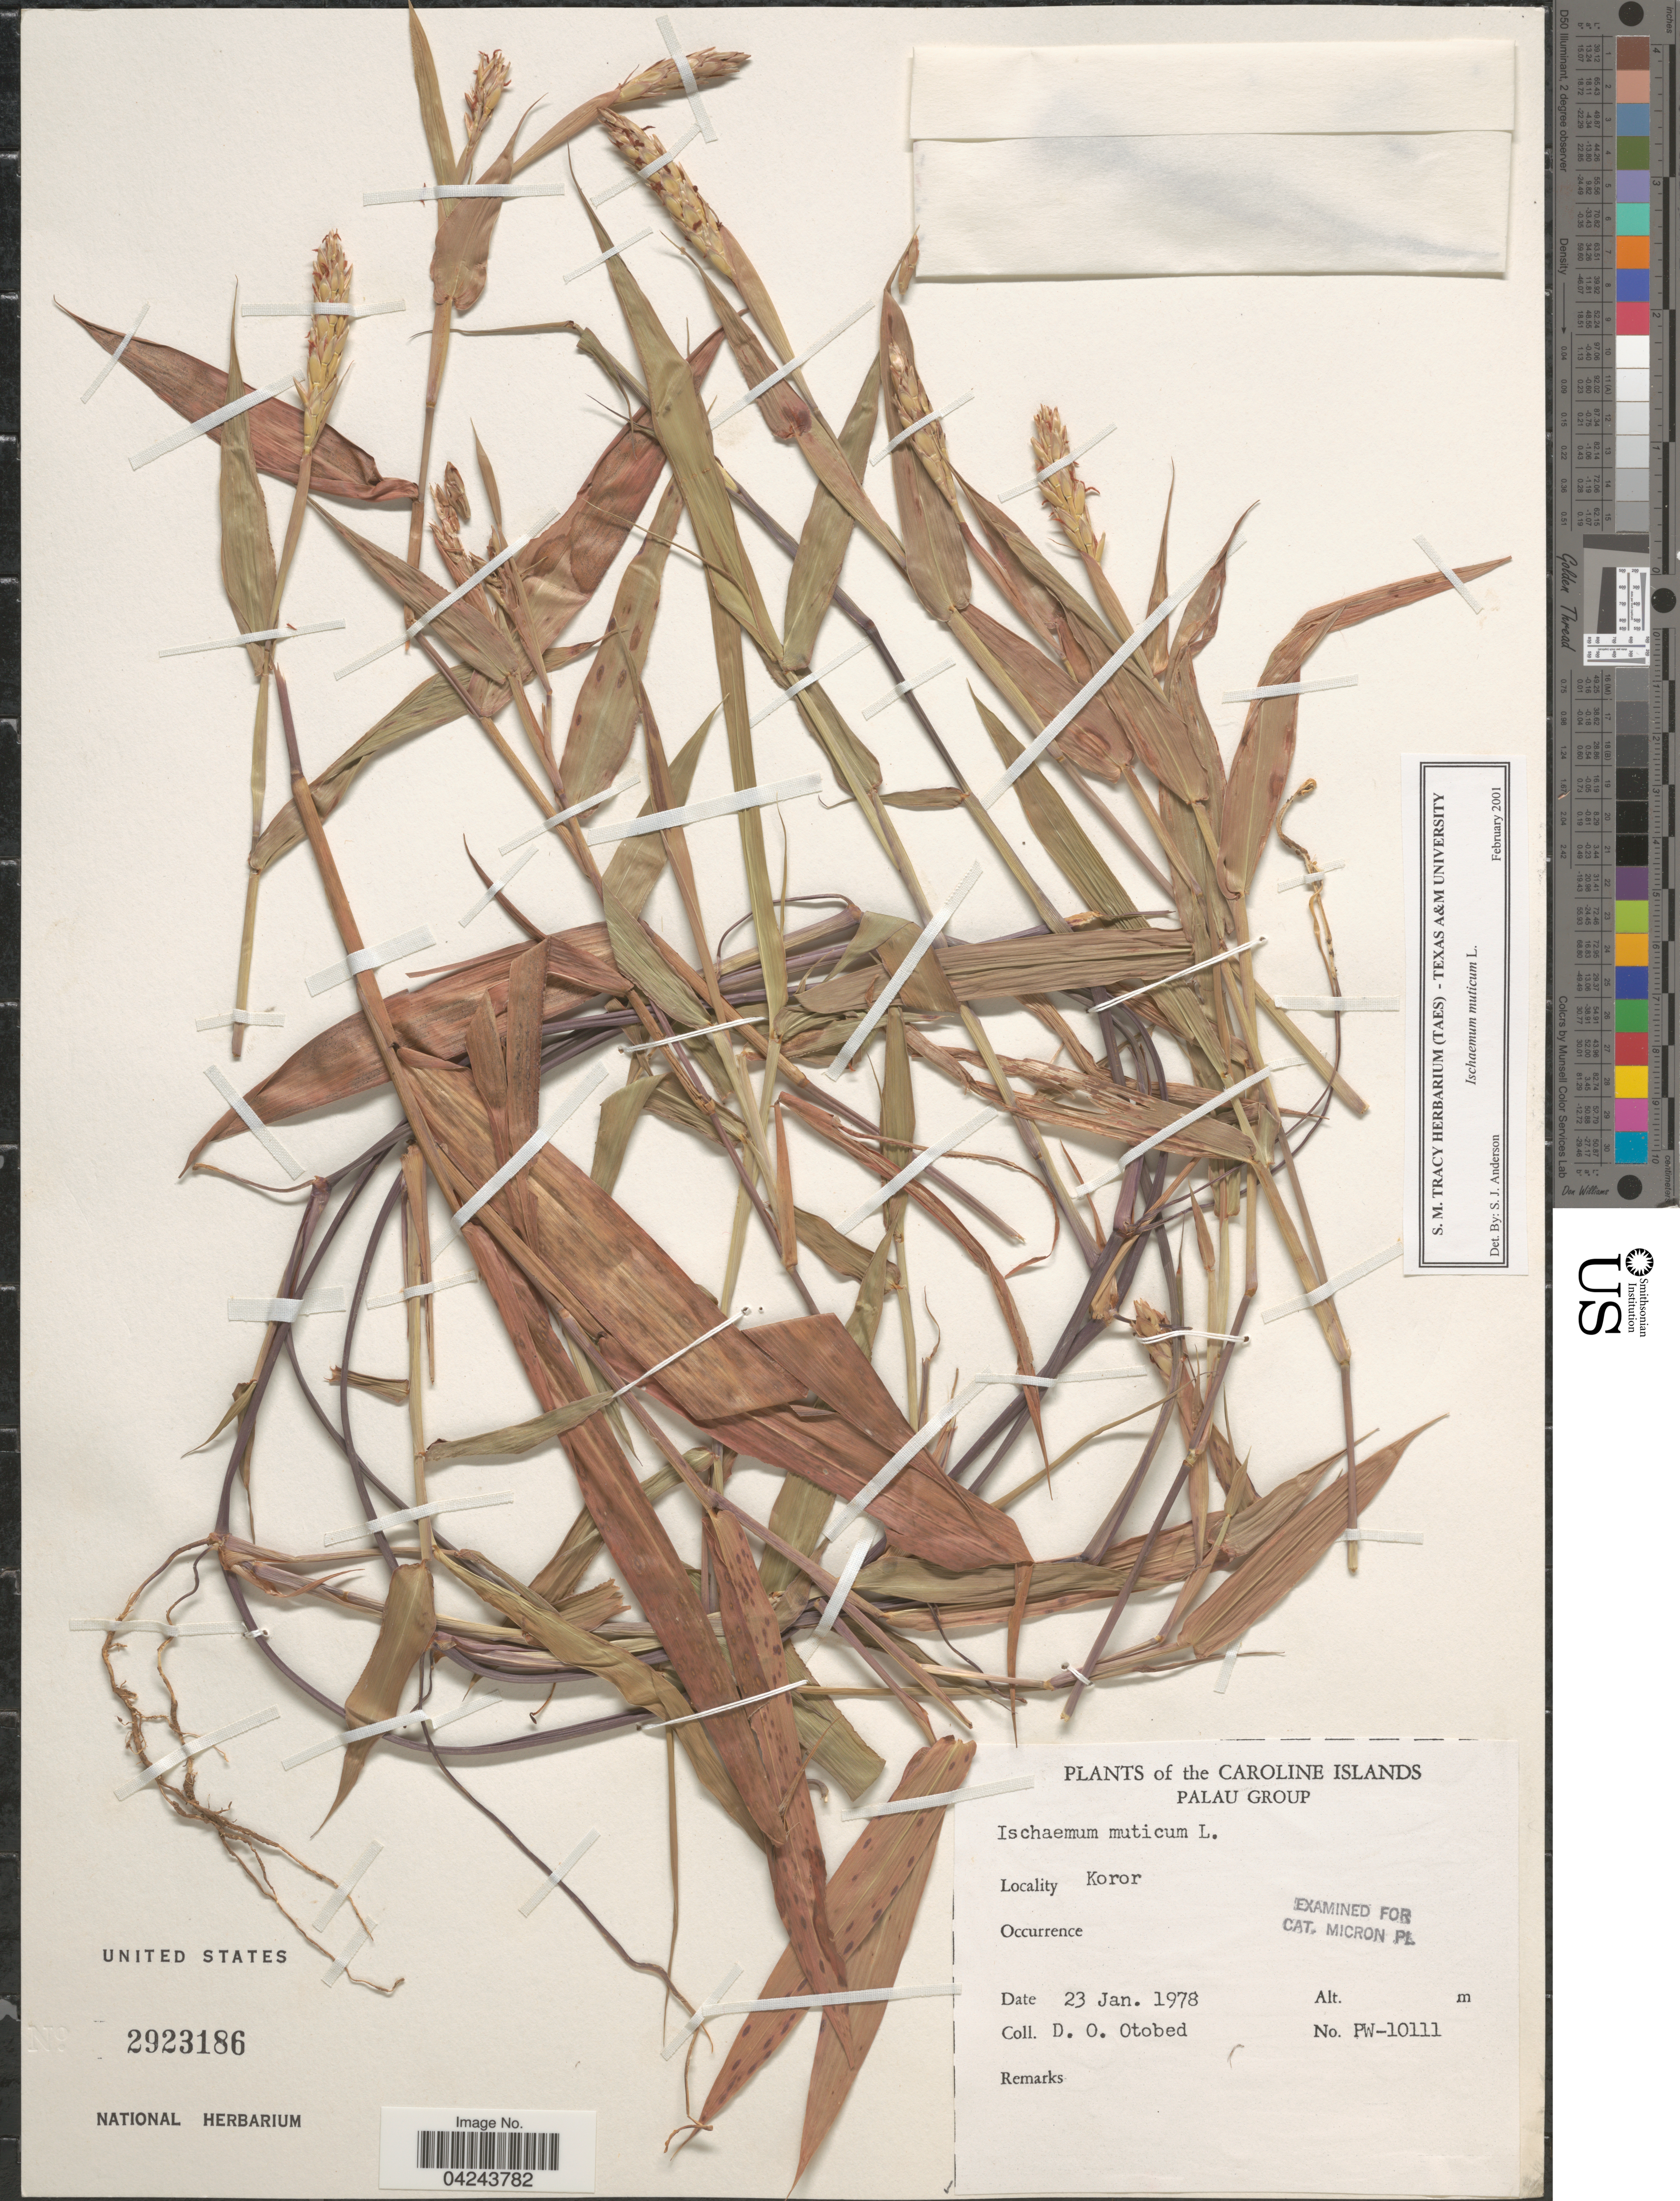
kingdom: Plantae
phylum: Tracheophyta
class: Liliopsida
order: Poales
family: Poaceae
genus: Ischaemum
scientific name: Ischaemum muticum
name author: L.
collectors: D. O. Otobed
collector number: PW-10111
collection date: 1978-01-23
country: Palau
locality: Caroline Islands. Palau Group. Koror.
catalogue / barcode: US 2923186